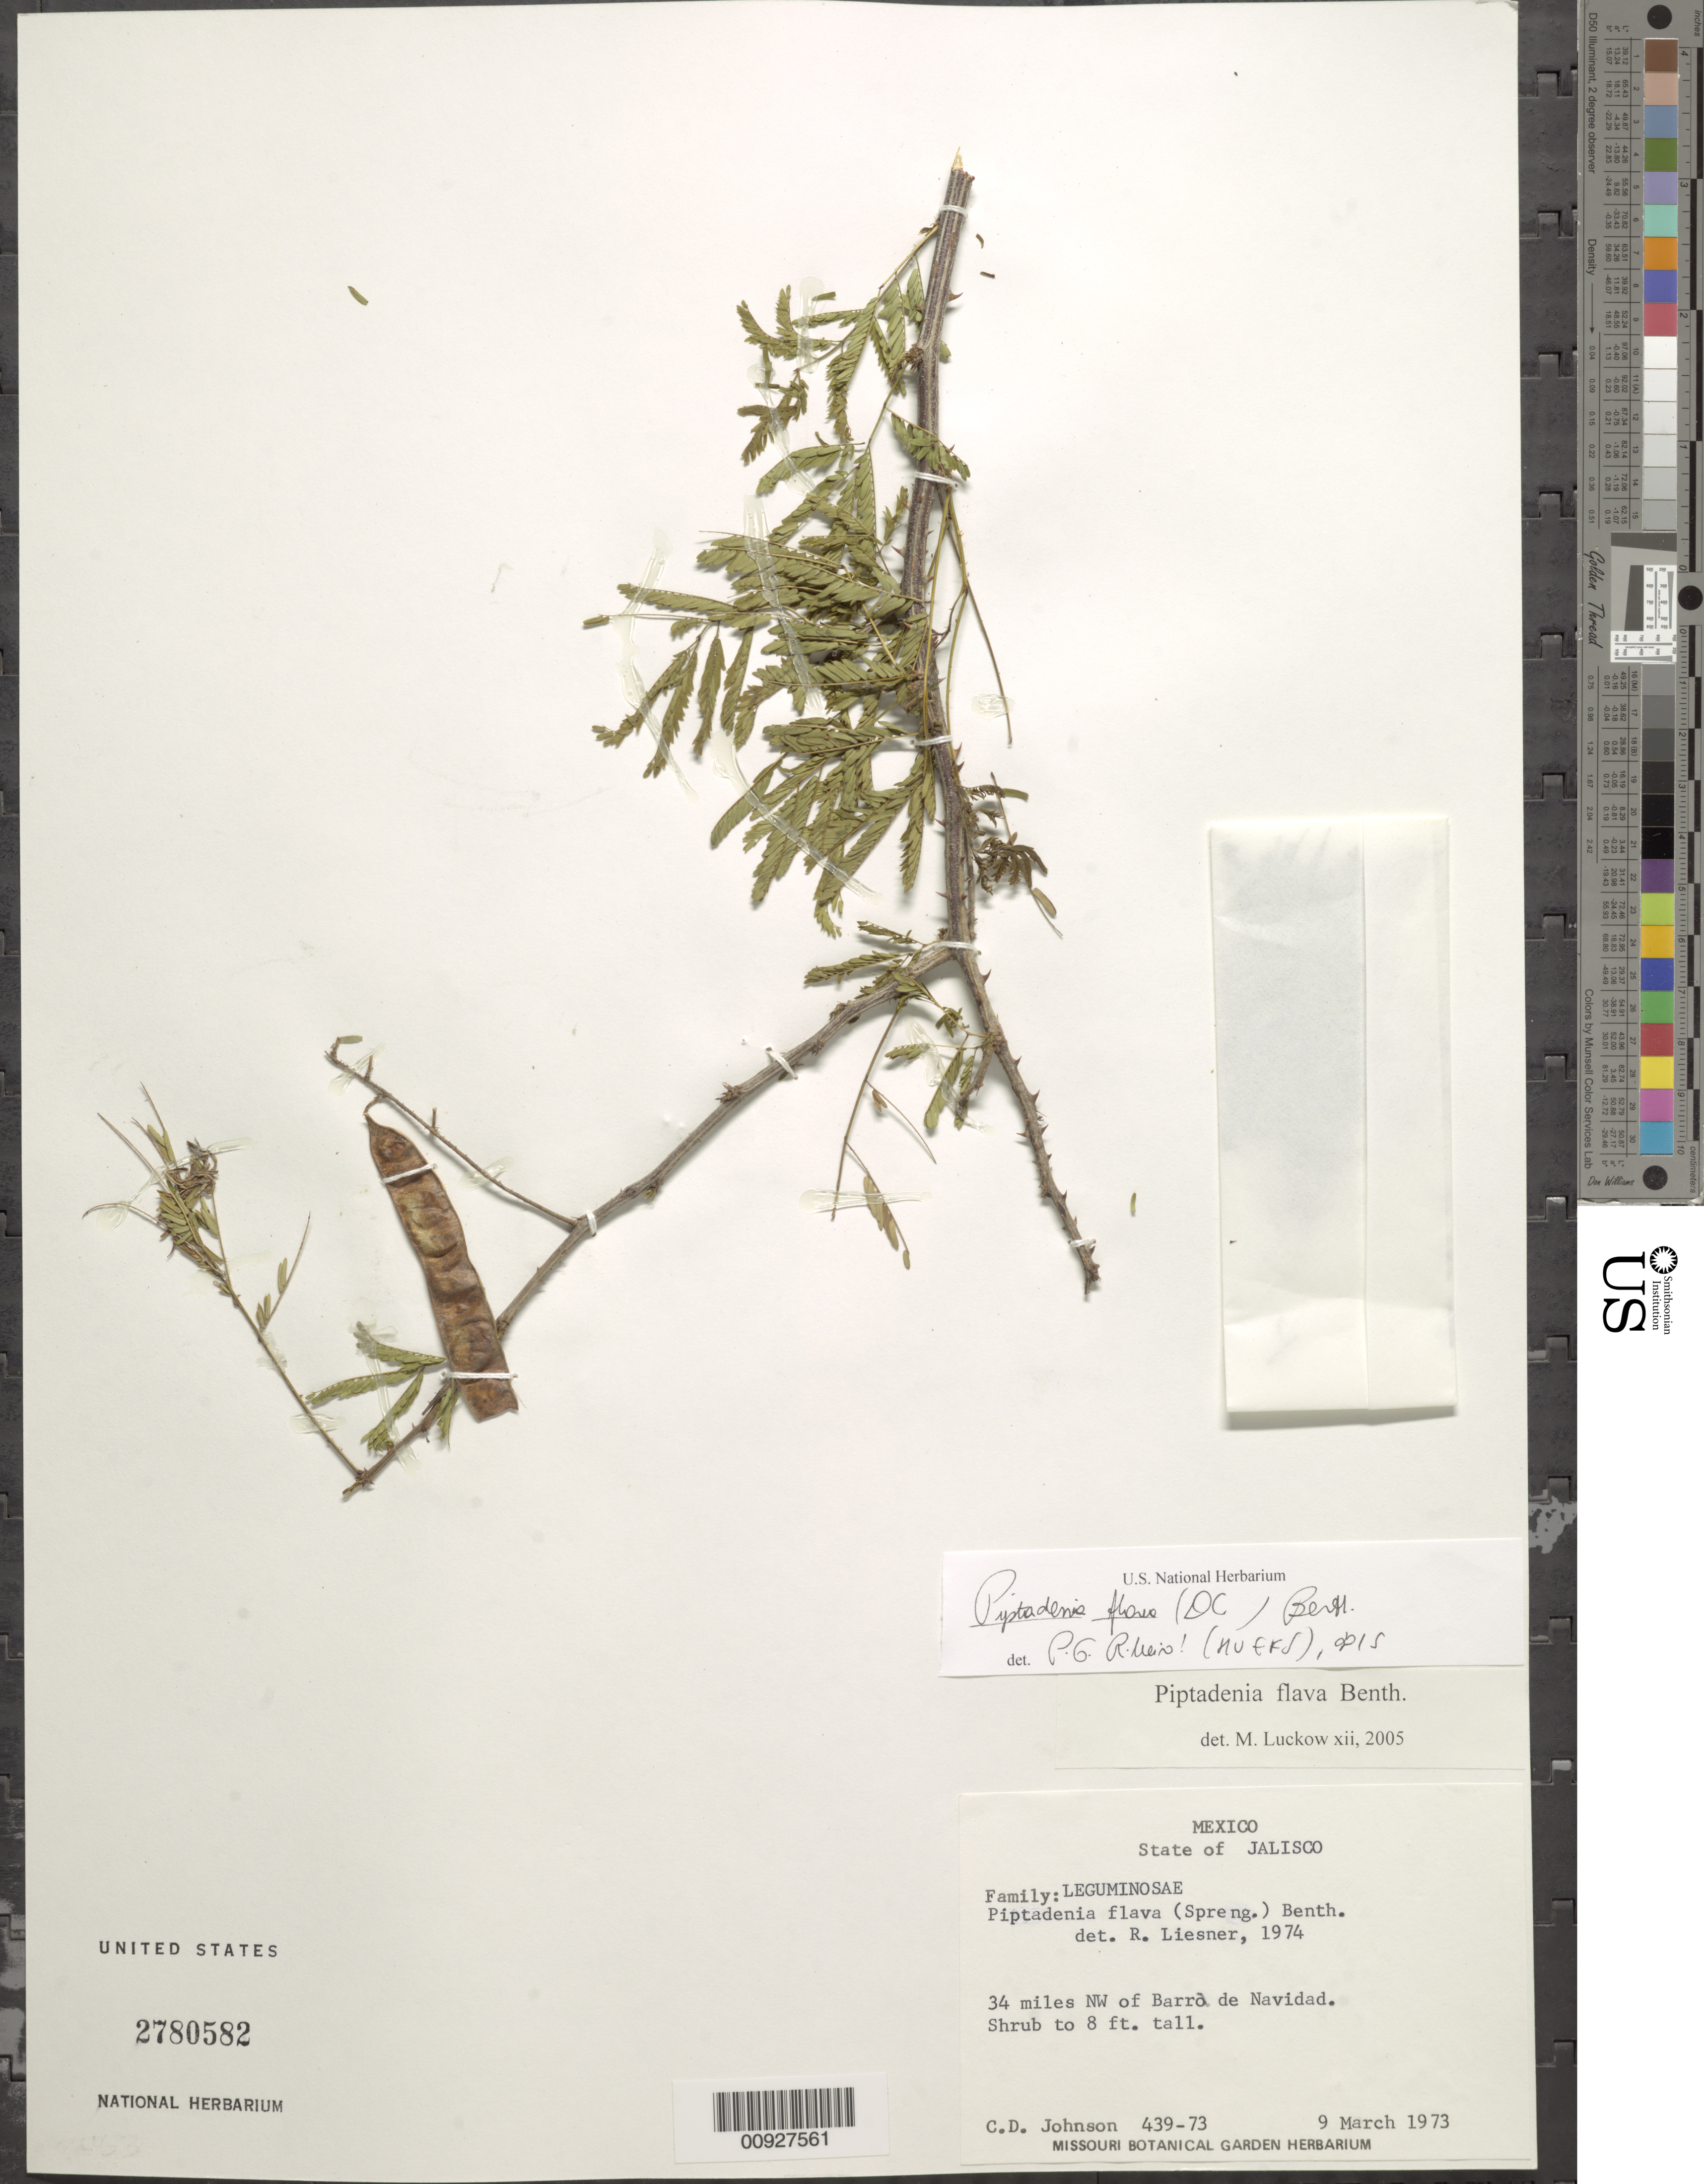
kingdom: Plantae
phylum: Tracheophyta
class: Magnoliopsida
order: Fabales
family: Fabaceae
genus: Piptadenia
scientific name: Piptadenia flava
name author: (DC.) Benth.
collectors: C. D. Johnson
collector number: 439-73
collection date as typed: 09 Mar 1973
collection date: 1973-03-09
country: Mexico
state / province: Jalisco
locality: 34 miles NW of barra de Navidad.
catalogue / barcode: US 2780582